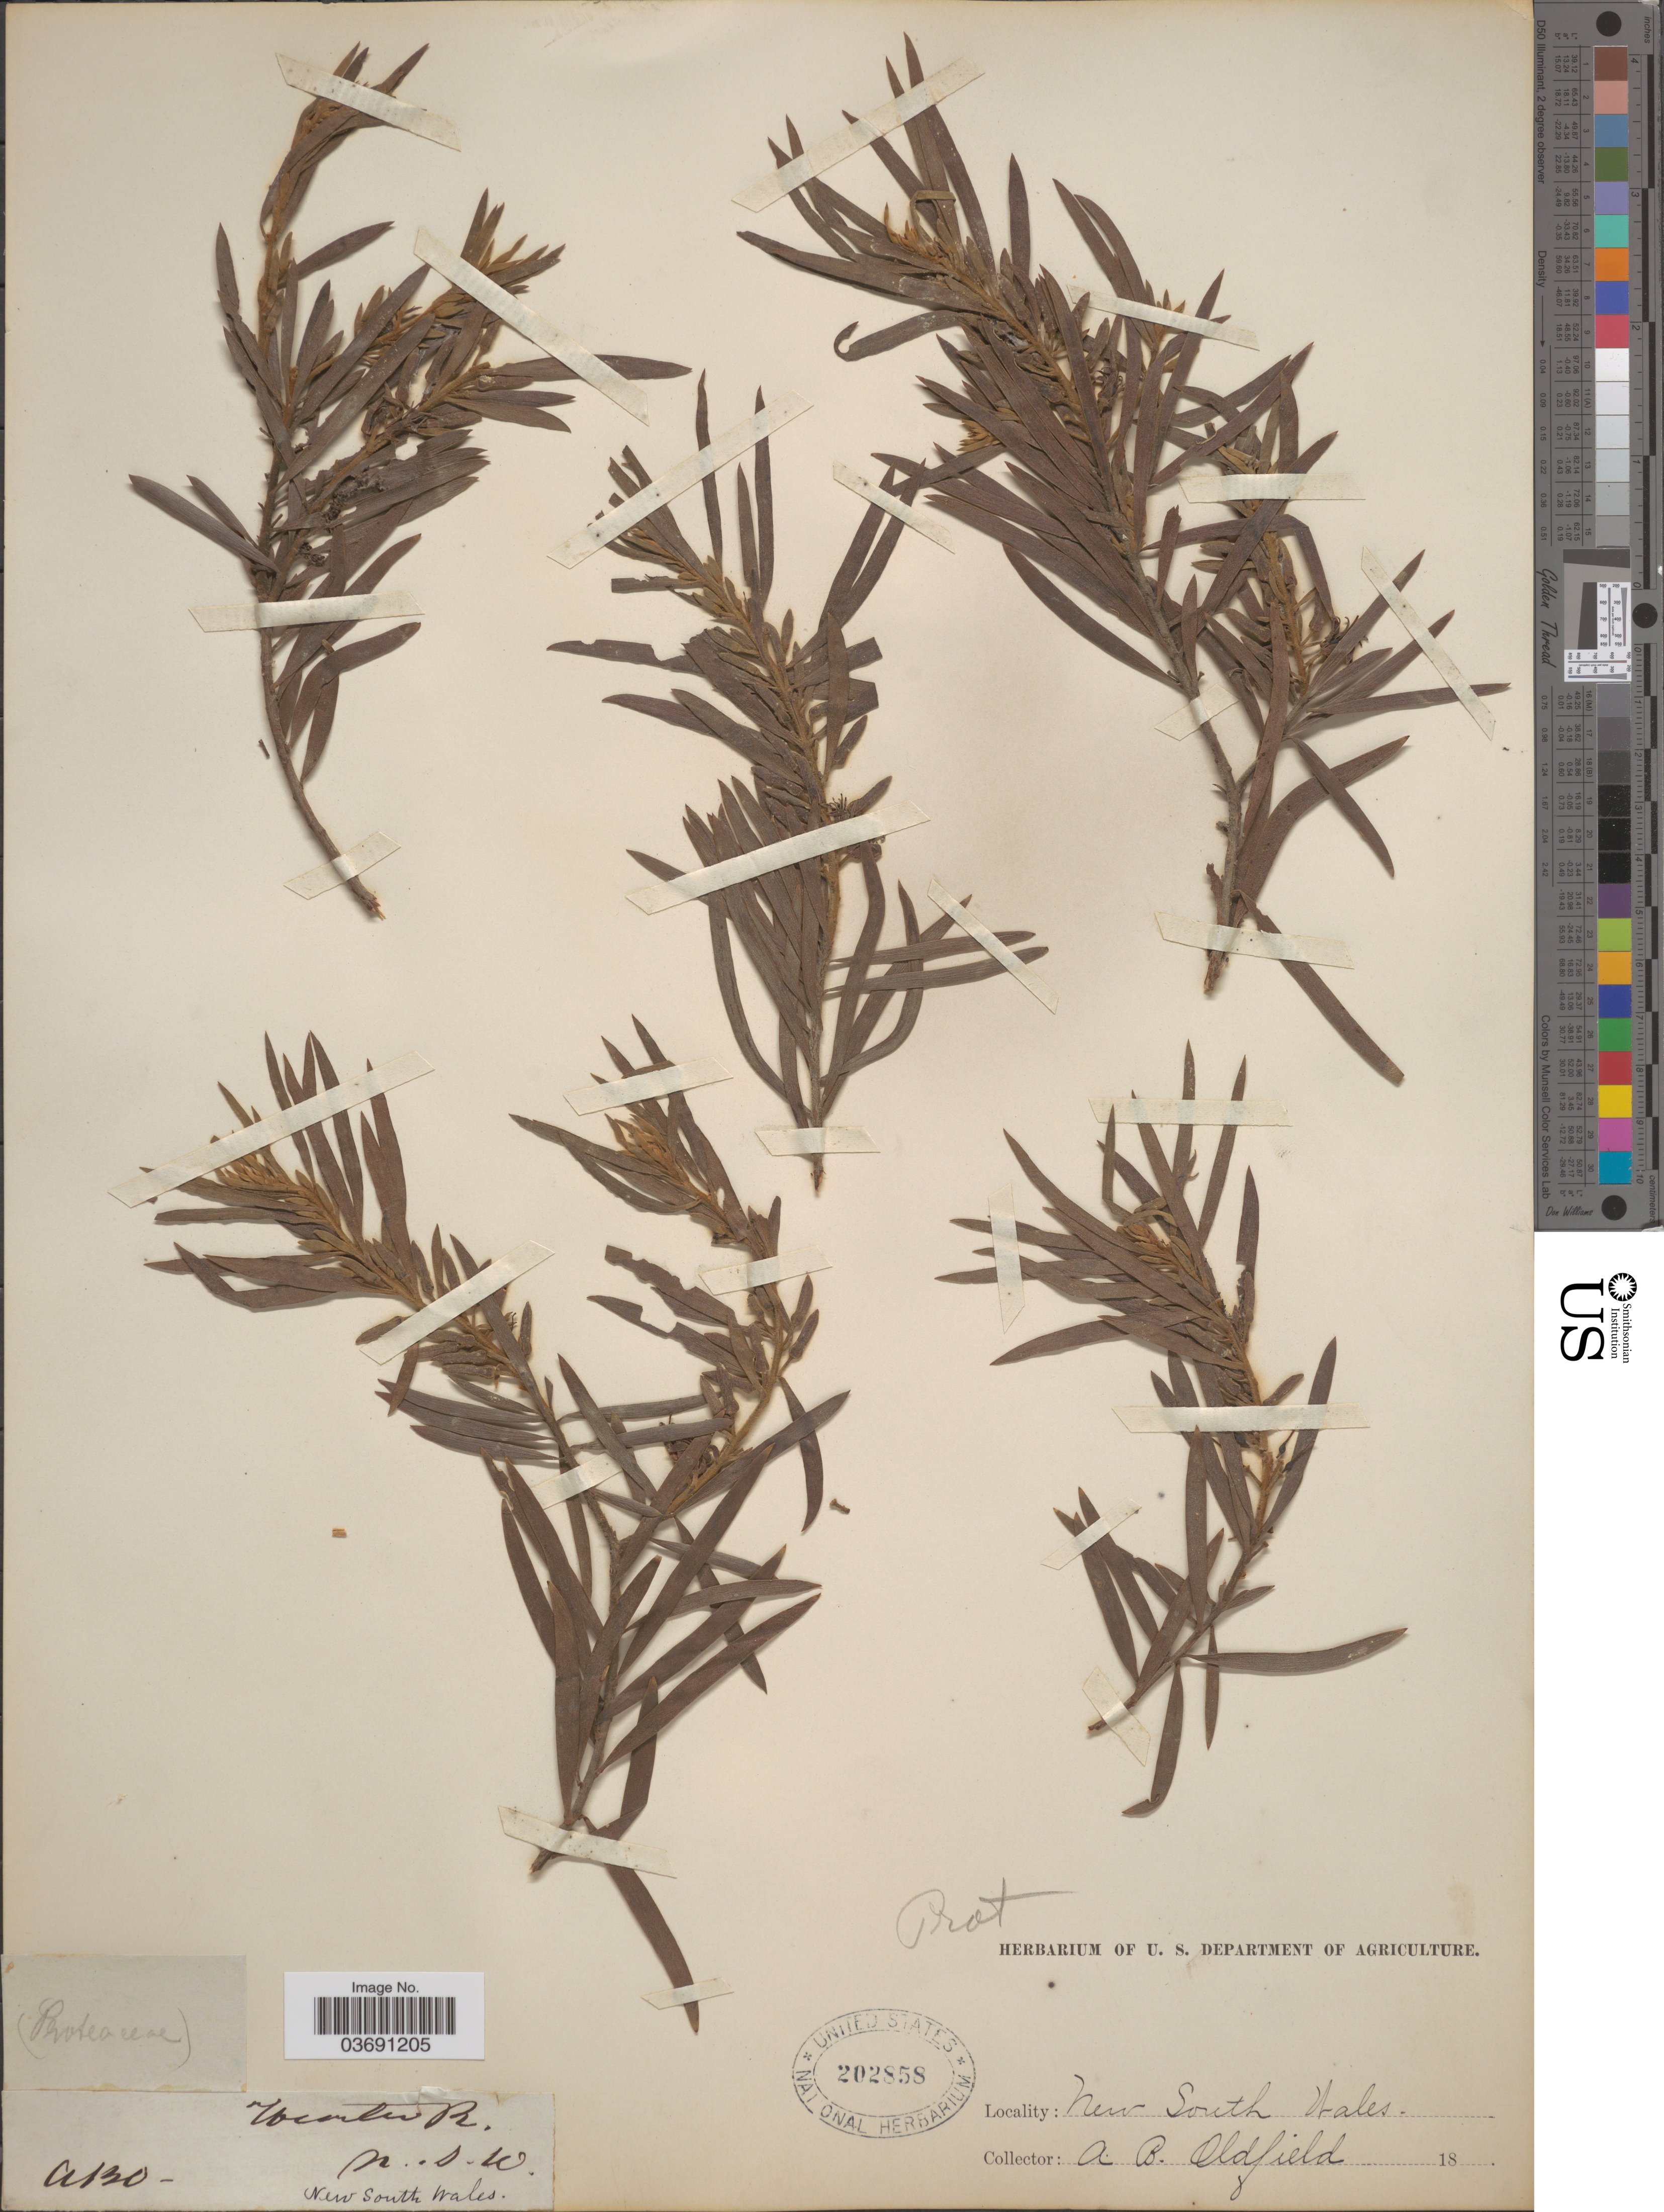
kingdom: Plantae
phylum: Tracheophyta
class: Magnoliopsida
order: Proteales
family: Proteaceae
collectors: A. Oldfield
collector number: a130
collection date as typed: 18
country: Australia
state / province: New South Wales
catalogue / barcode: US 202858